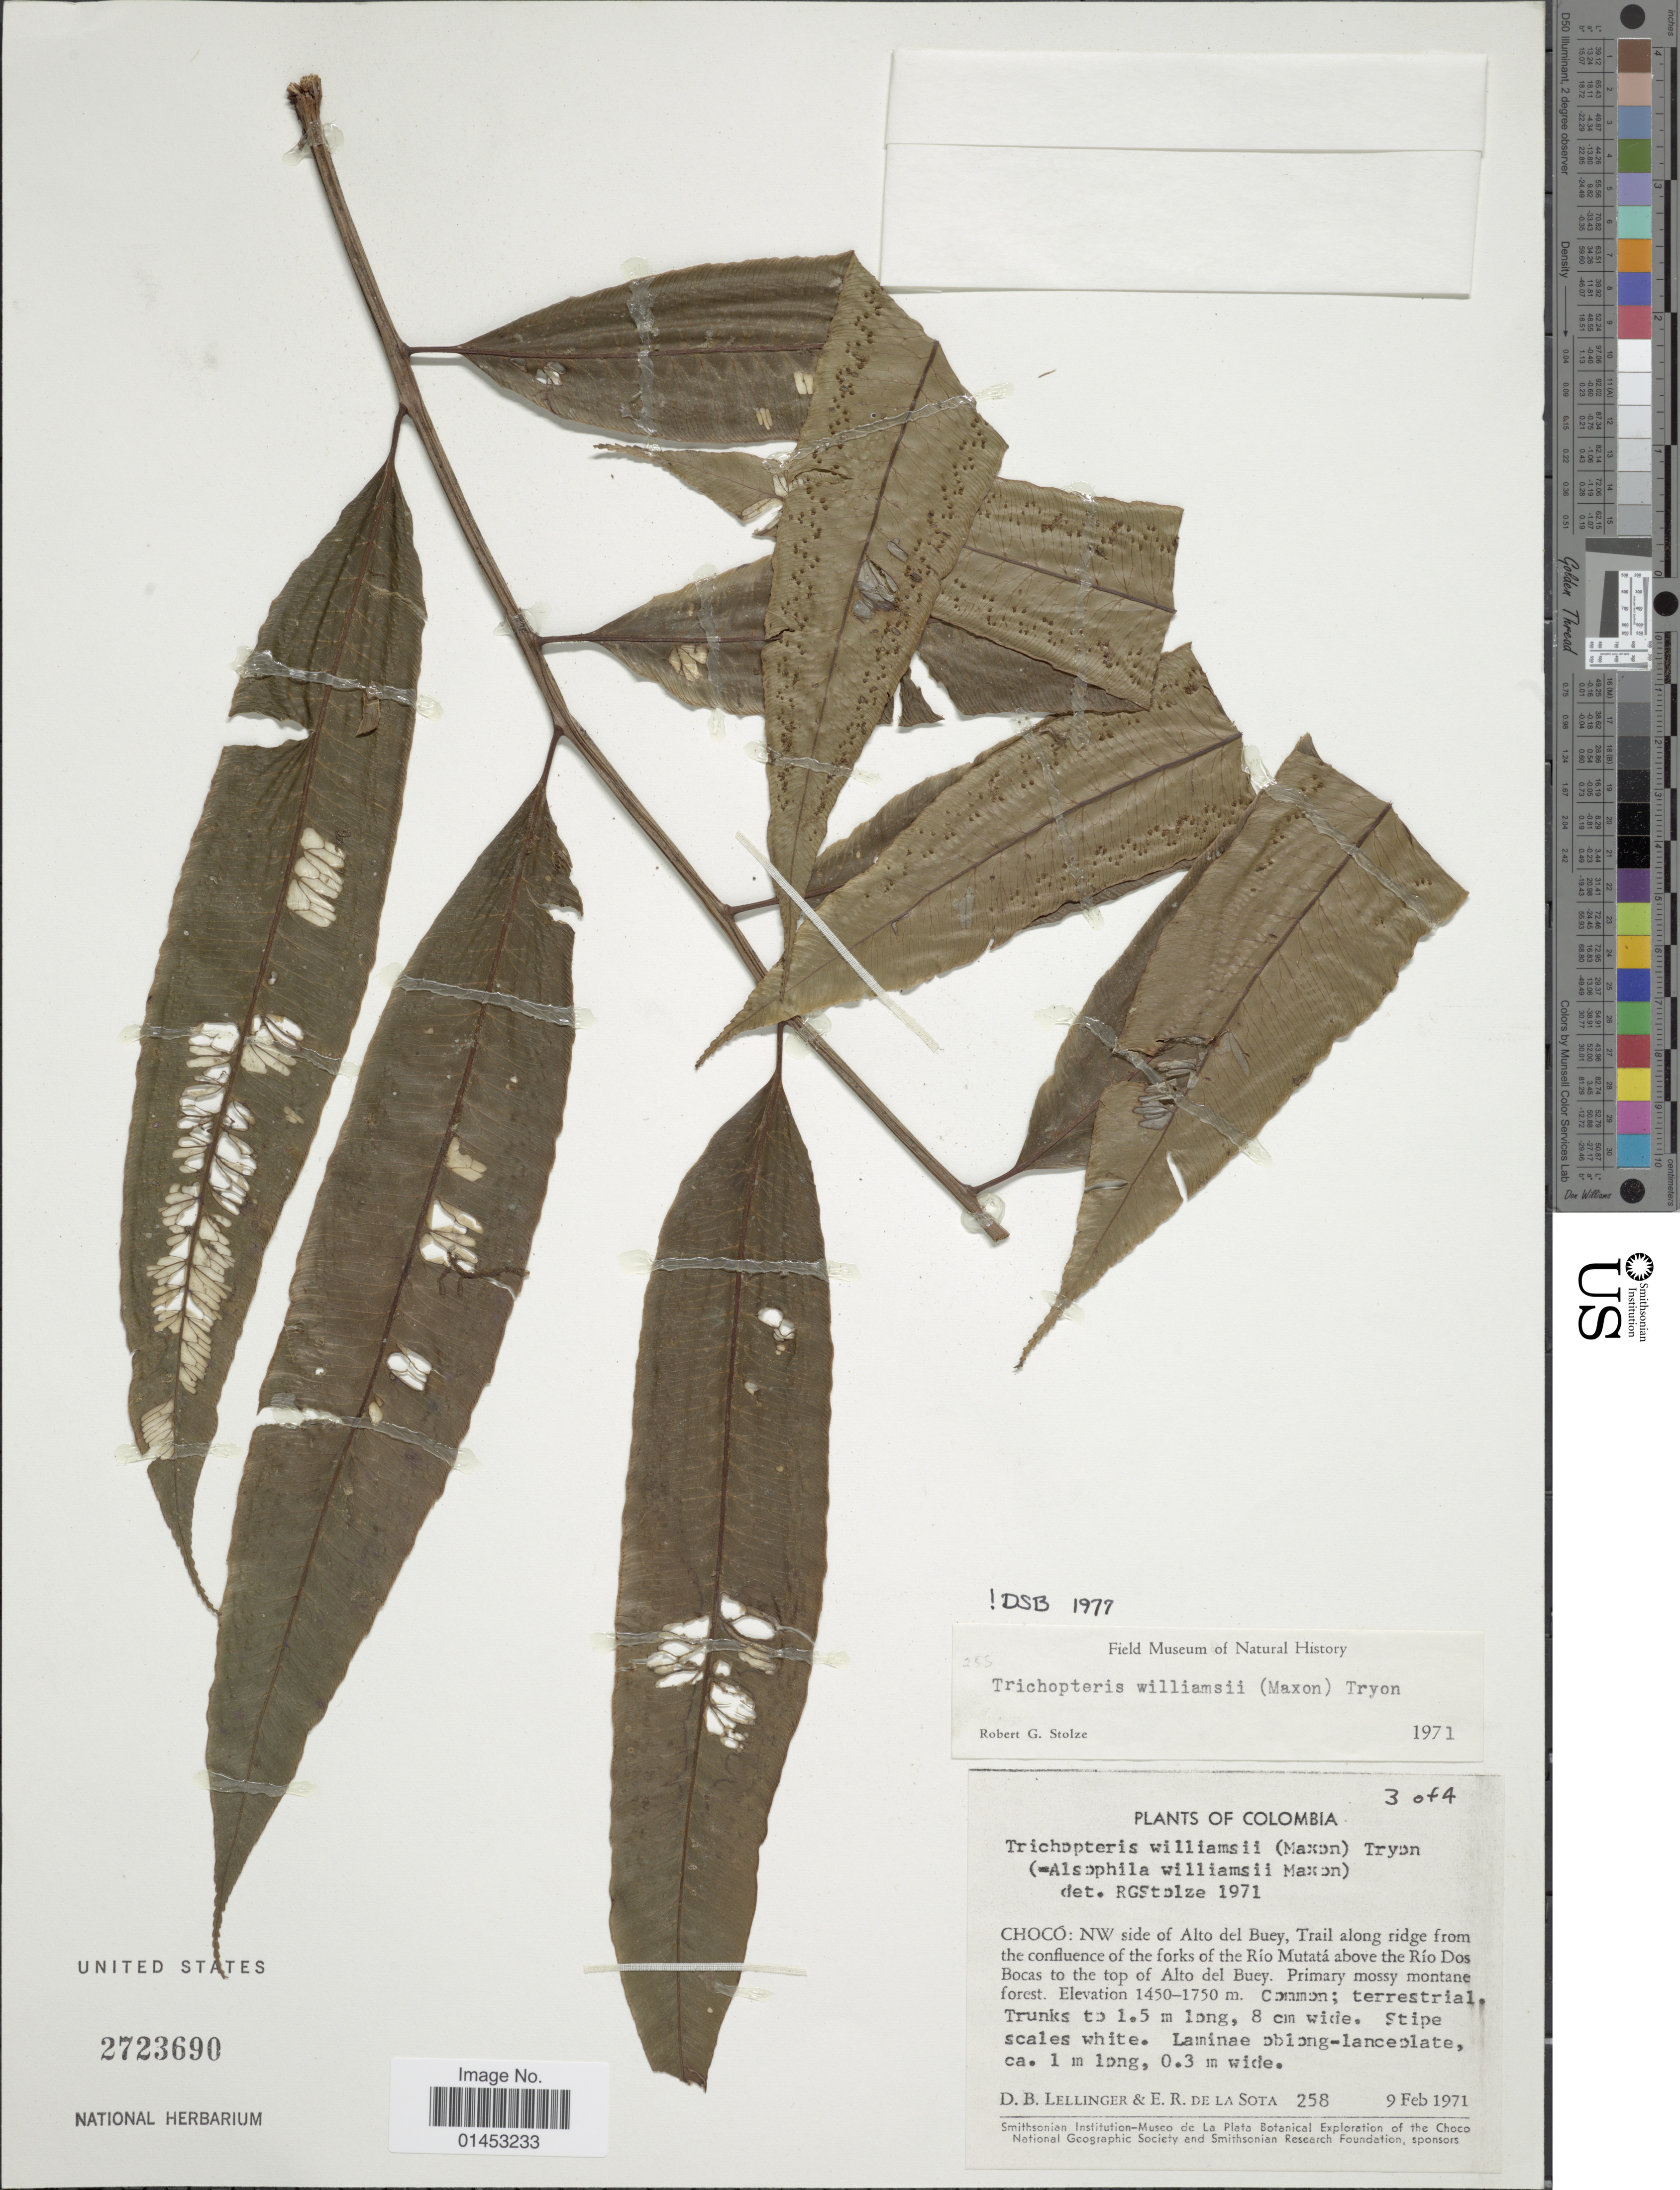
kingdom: Plantae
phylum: Tracheophyta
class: Polypodiopsida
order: Cyatheales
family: Cyatheaceae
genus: Cyathea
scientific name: Cyathea williamsii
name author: (Maxon) Domin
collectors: D. B. Lellinger & E. R. de la Sota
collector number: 258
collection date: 1971-02-09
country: Colombia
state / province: Chocó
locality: Chocó: NW side of Alto del Buey, trail along ridge from the confluence of the forks of the RIo Mutatá above the Rio Dos Bocas to the top of Alto del Buey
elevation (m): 1450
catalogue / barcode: US 2723690